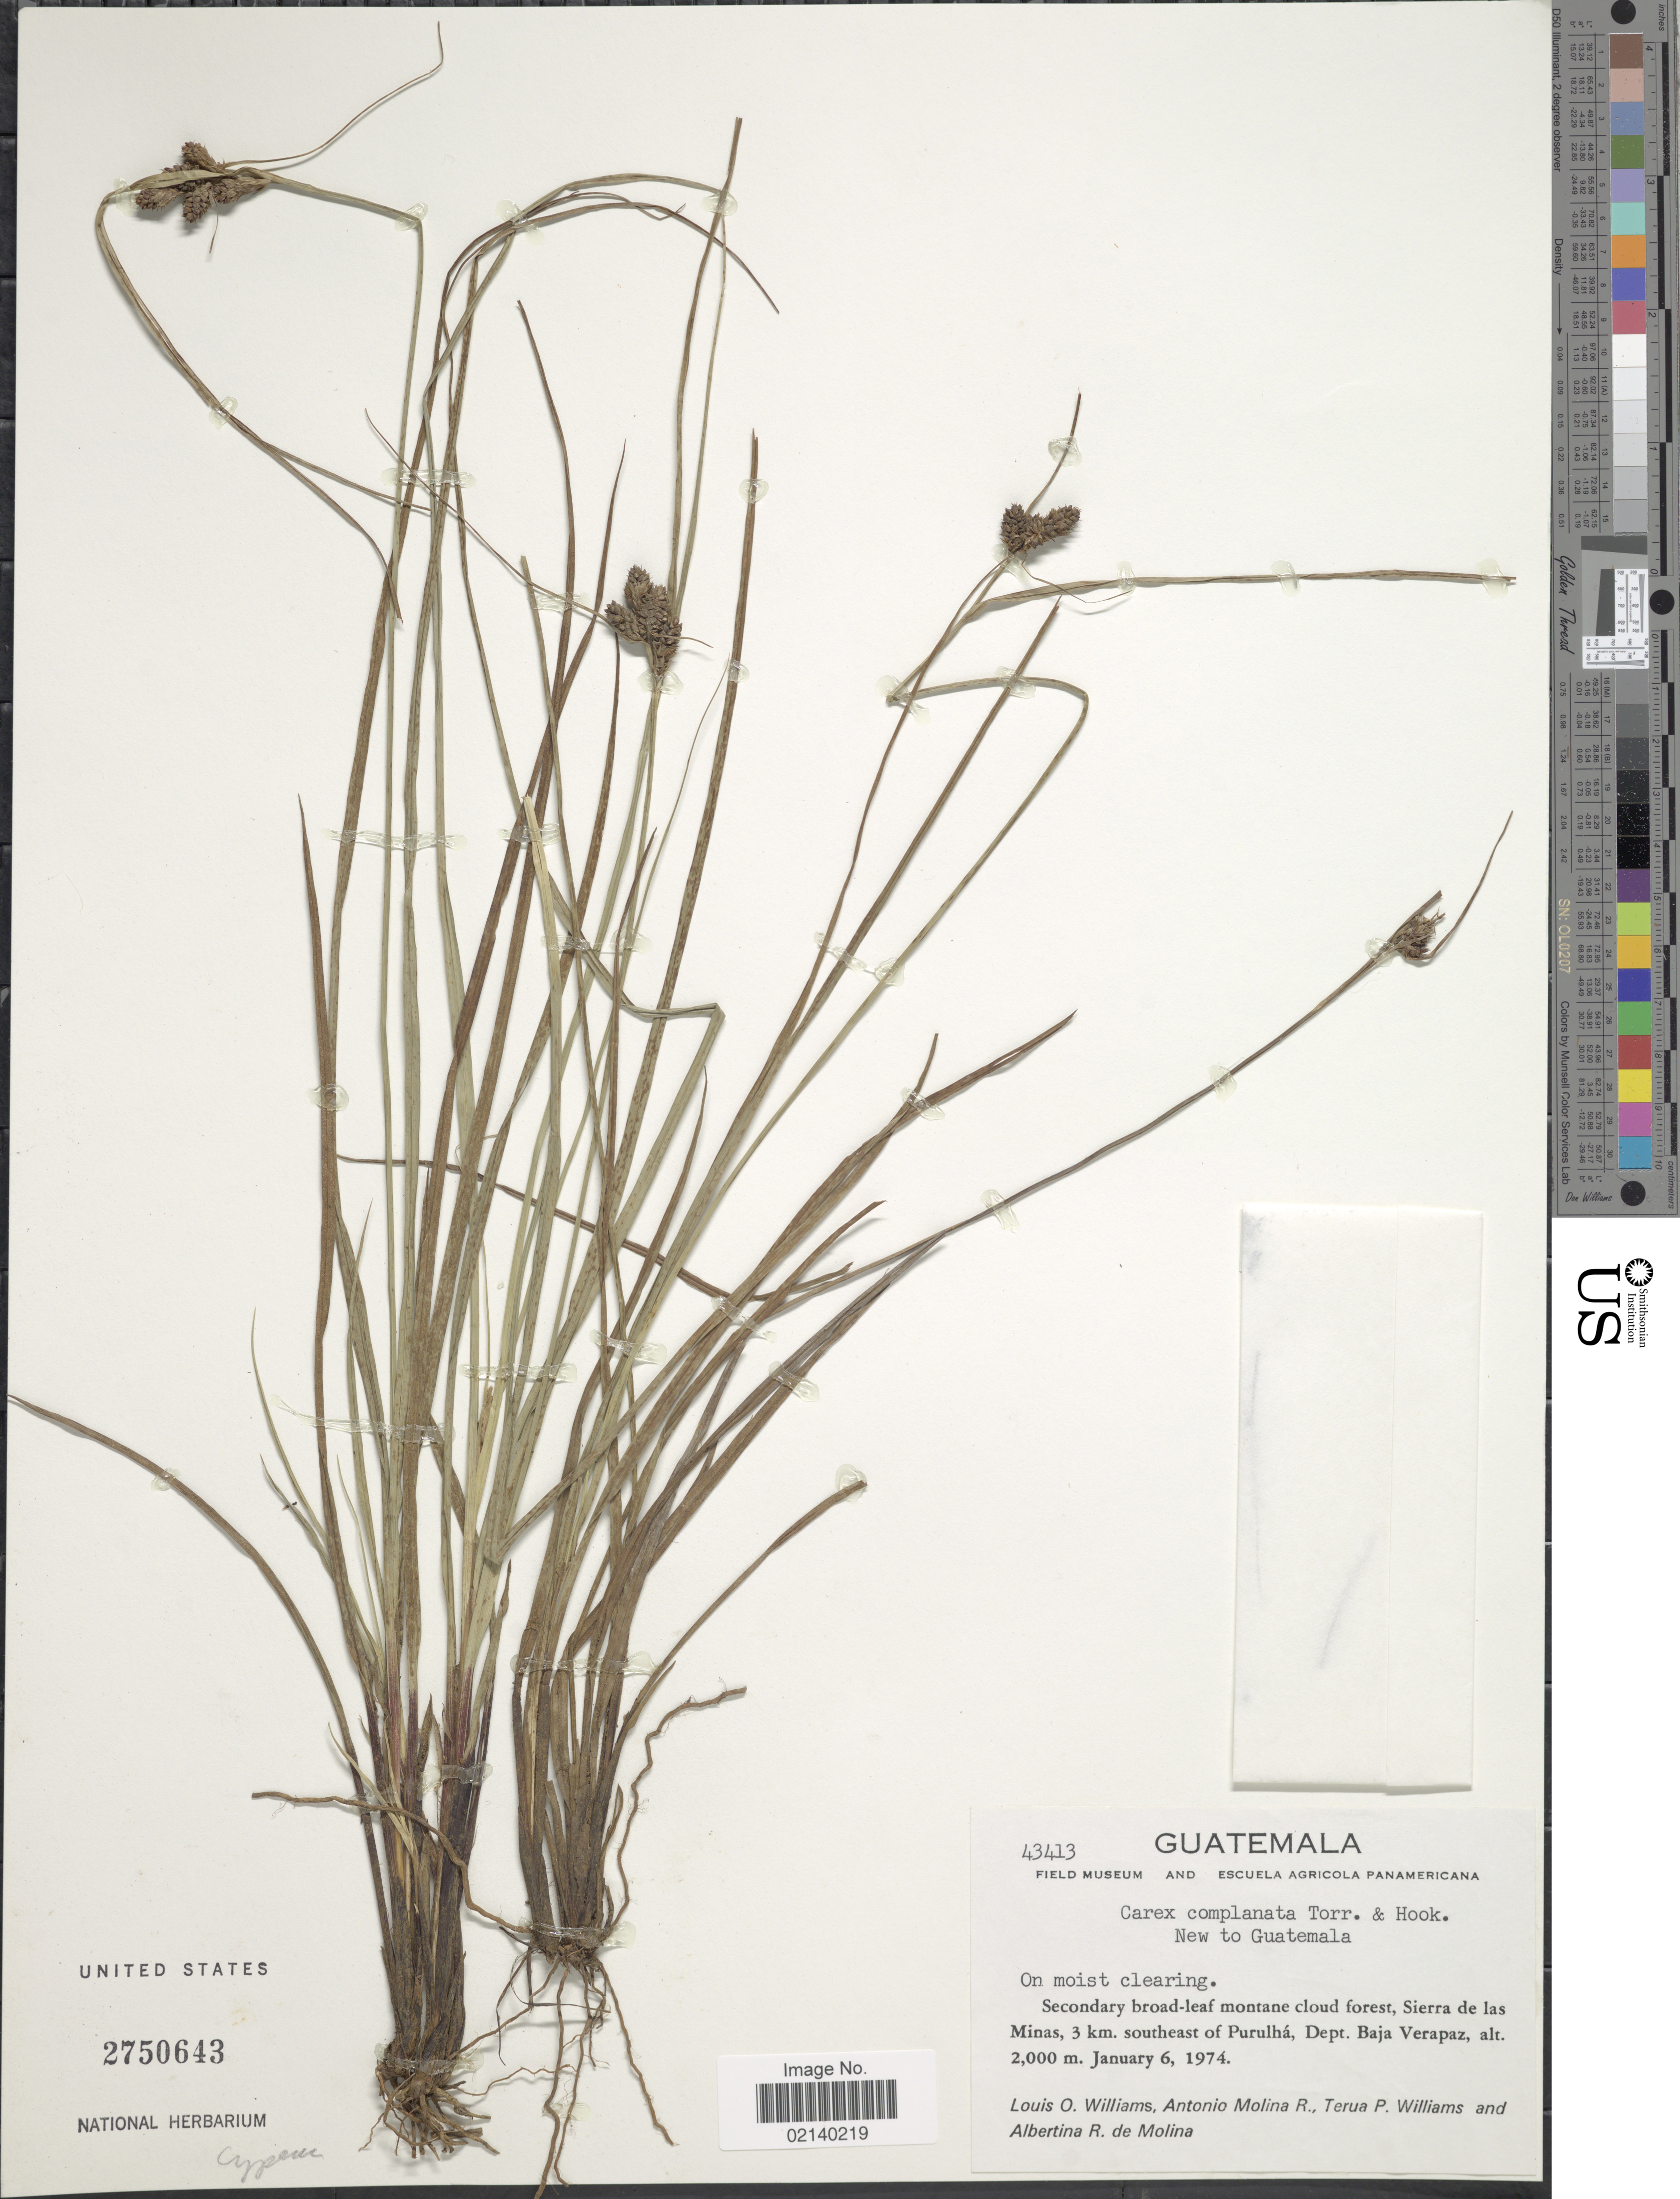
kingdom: Plantae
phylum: Tracheophyta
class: Liliopsida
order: Poales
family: Cyperaceae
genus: Carex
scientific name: Carex complanata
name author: Torr. & Hook.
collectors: L. O. Williams, A. Molina R., T. P. Williams & A. R. Molina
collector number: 43413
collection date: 1974-01-06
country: Guatemala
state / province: Baja Verapaz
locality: Sierra de las Minas, 3 km. southeast of Purulha, Dept. Baja Verapaz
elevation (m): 2000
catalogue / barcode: US 2750643